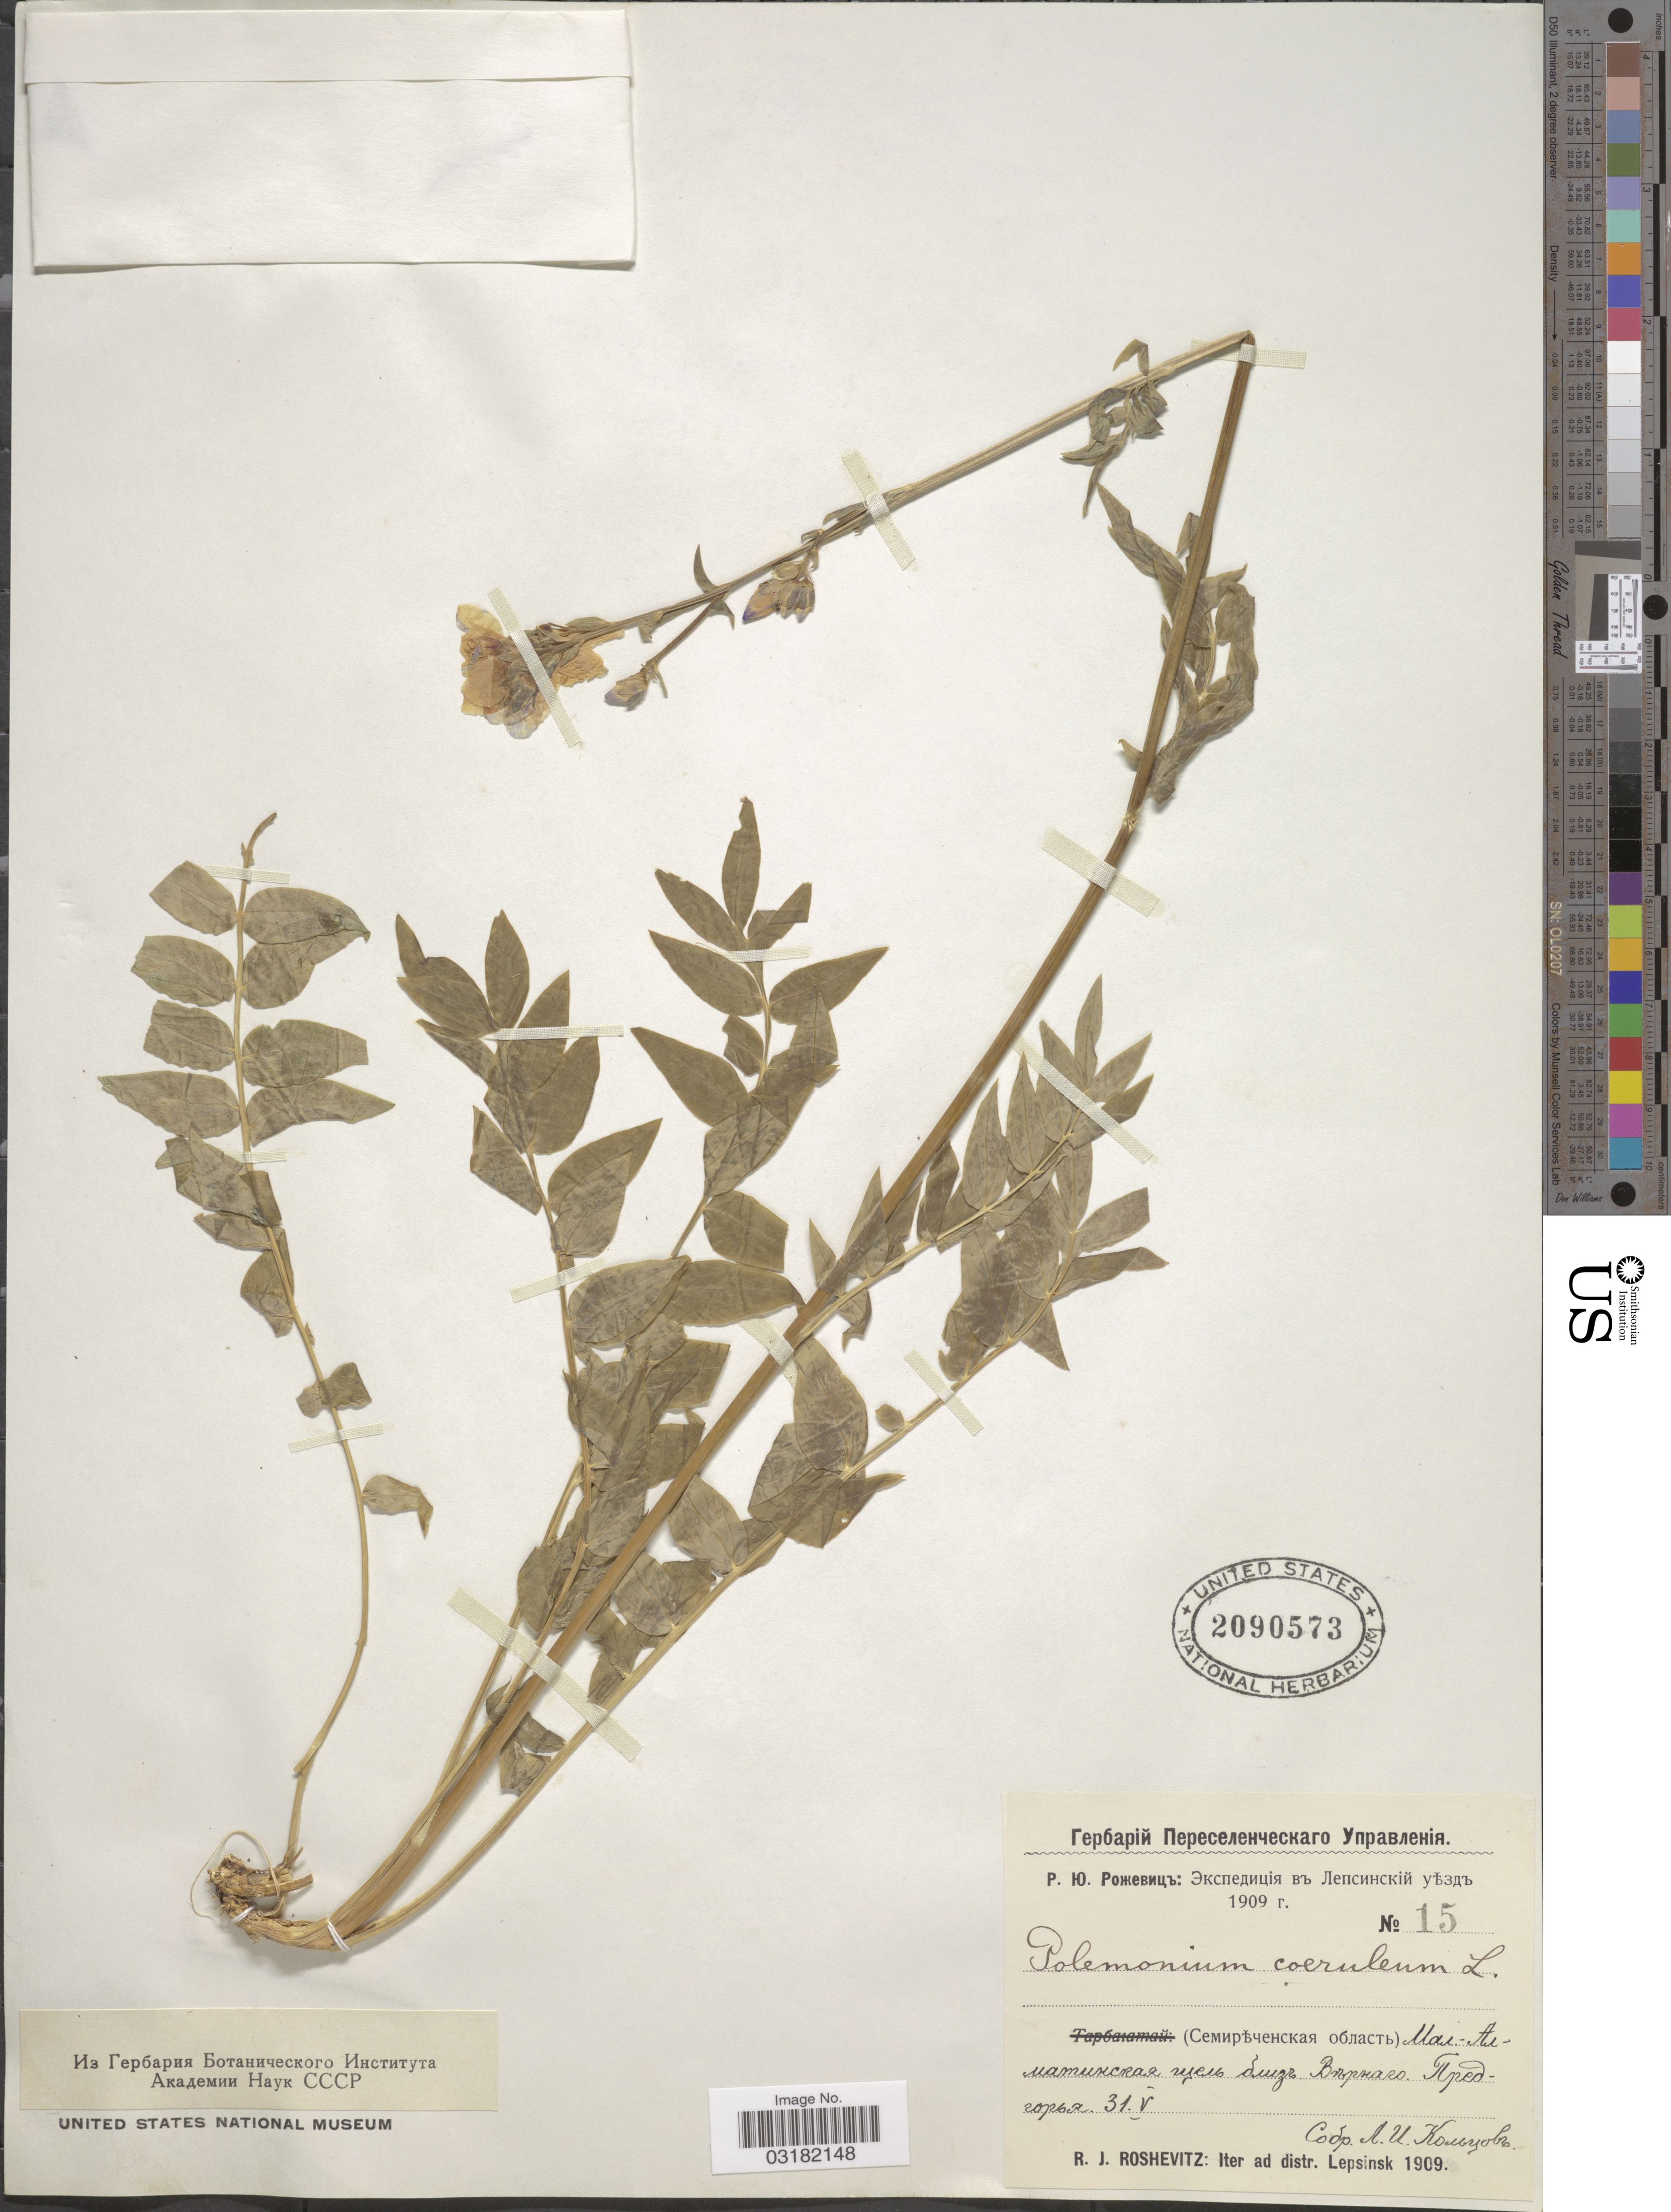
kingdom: Plantae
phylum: Tracheophyta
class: Magnoliopsida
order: Ericales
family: Polemoniaceae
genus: Polemonium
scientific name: Polemonium coeruleum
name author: L.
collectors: R. J. Roshevitz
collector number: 15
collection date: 1909-05-31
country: Kazakhstan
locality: Iter ad distr. Lepsinsk.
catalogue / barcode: US 2090573